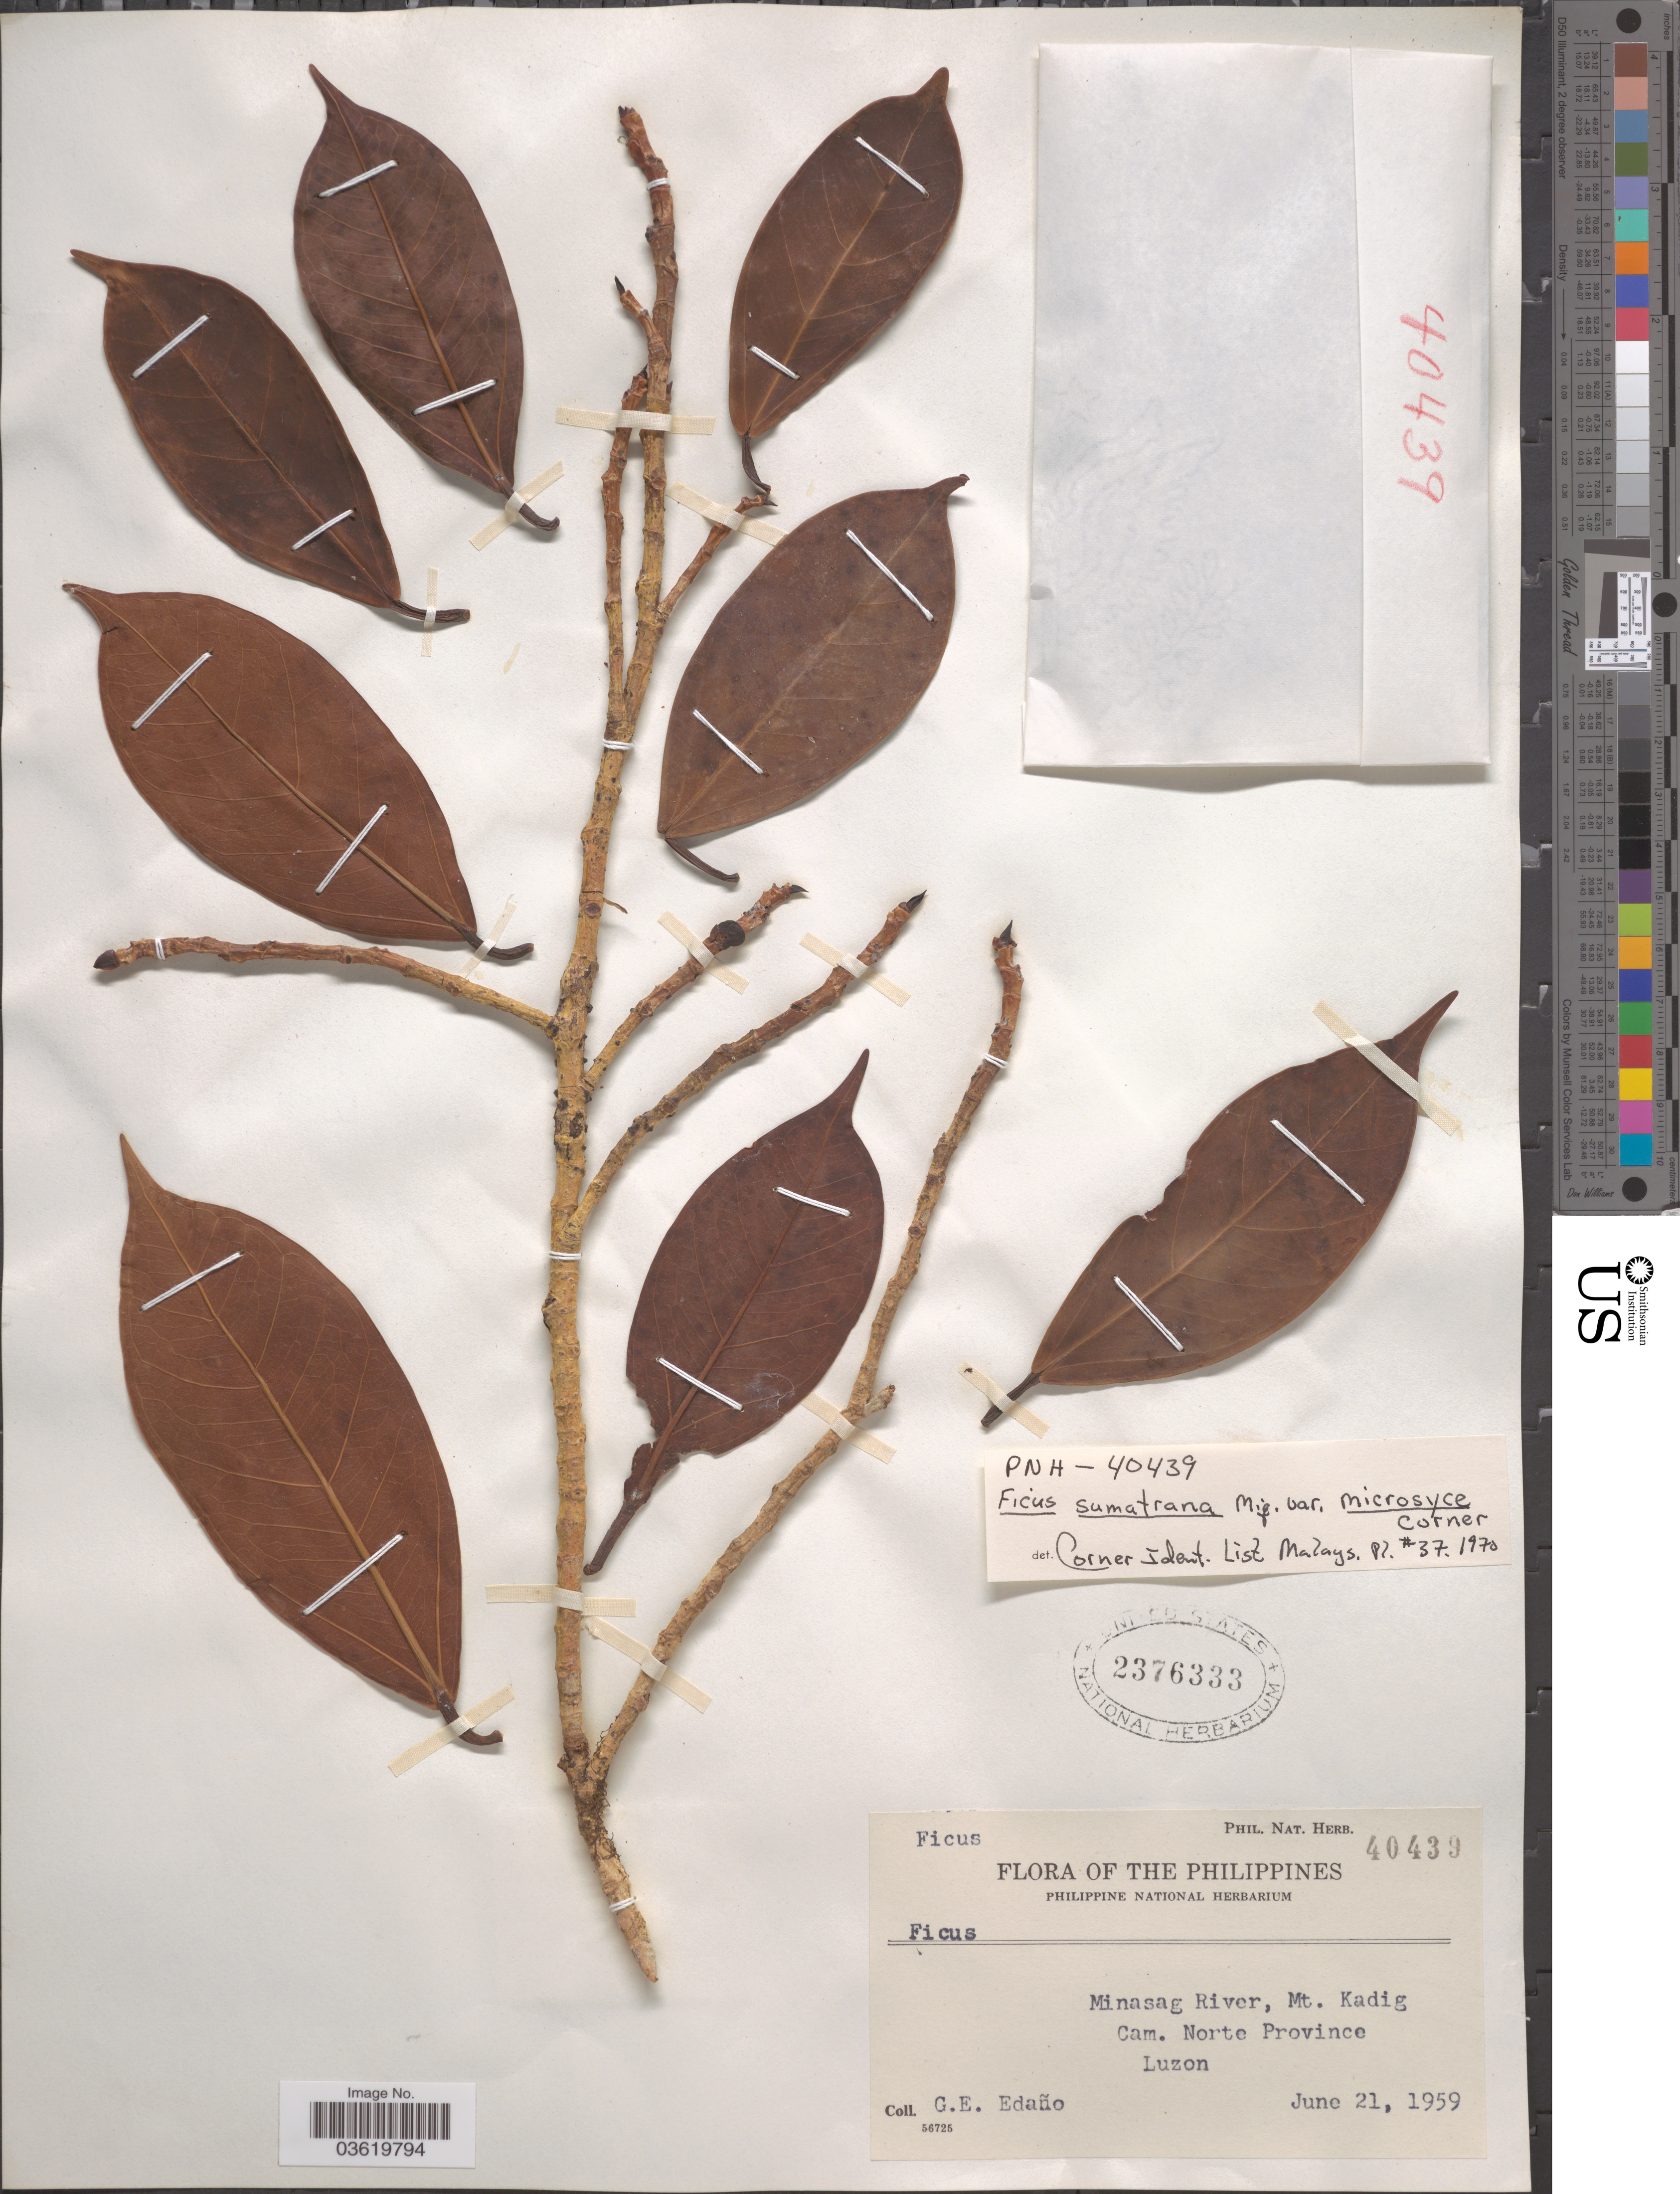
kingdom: Plantae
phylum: Tracheophyta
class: Magnoliopsida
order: Rosales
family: Moraceae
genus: Ficus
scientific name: Ficus sumatrana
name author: Miq.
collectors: G. E. Edaño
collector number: Phil. Nat. Herb. 40439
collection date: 1959-06-21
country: Philippines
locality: Minasag River, Mt. Kadig Cam. Norte Province. Luzon.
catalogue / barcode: US 2376333